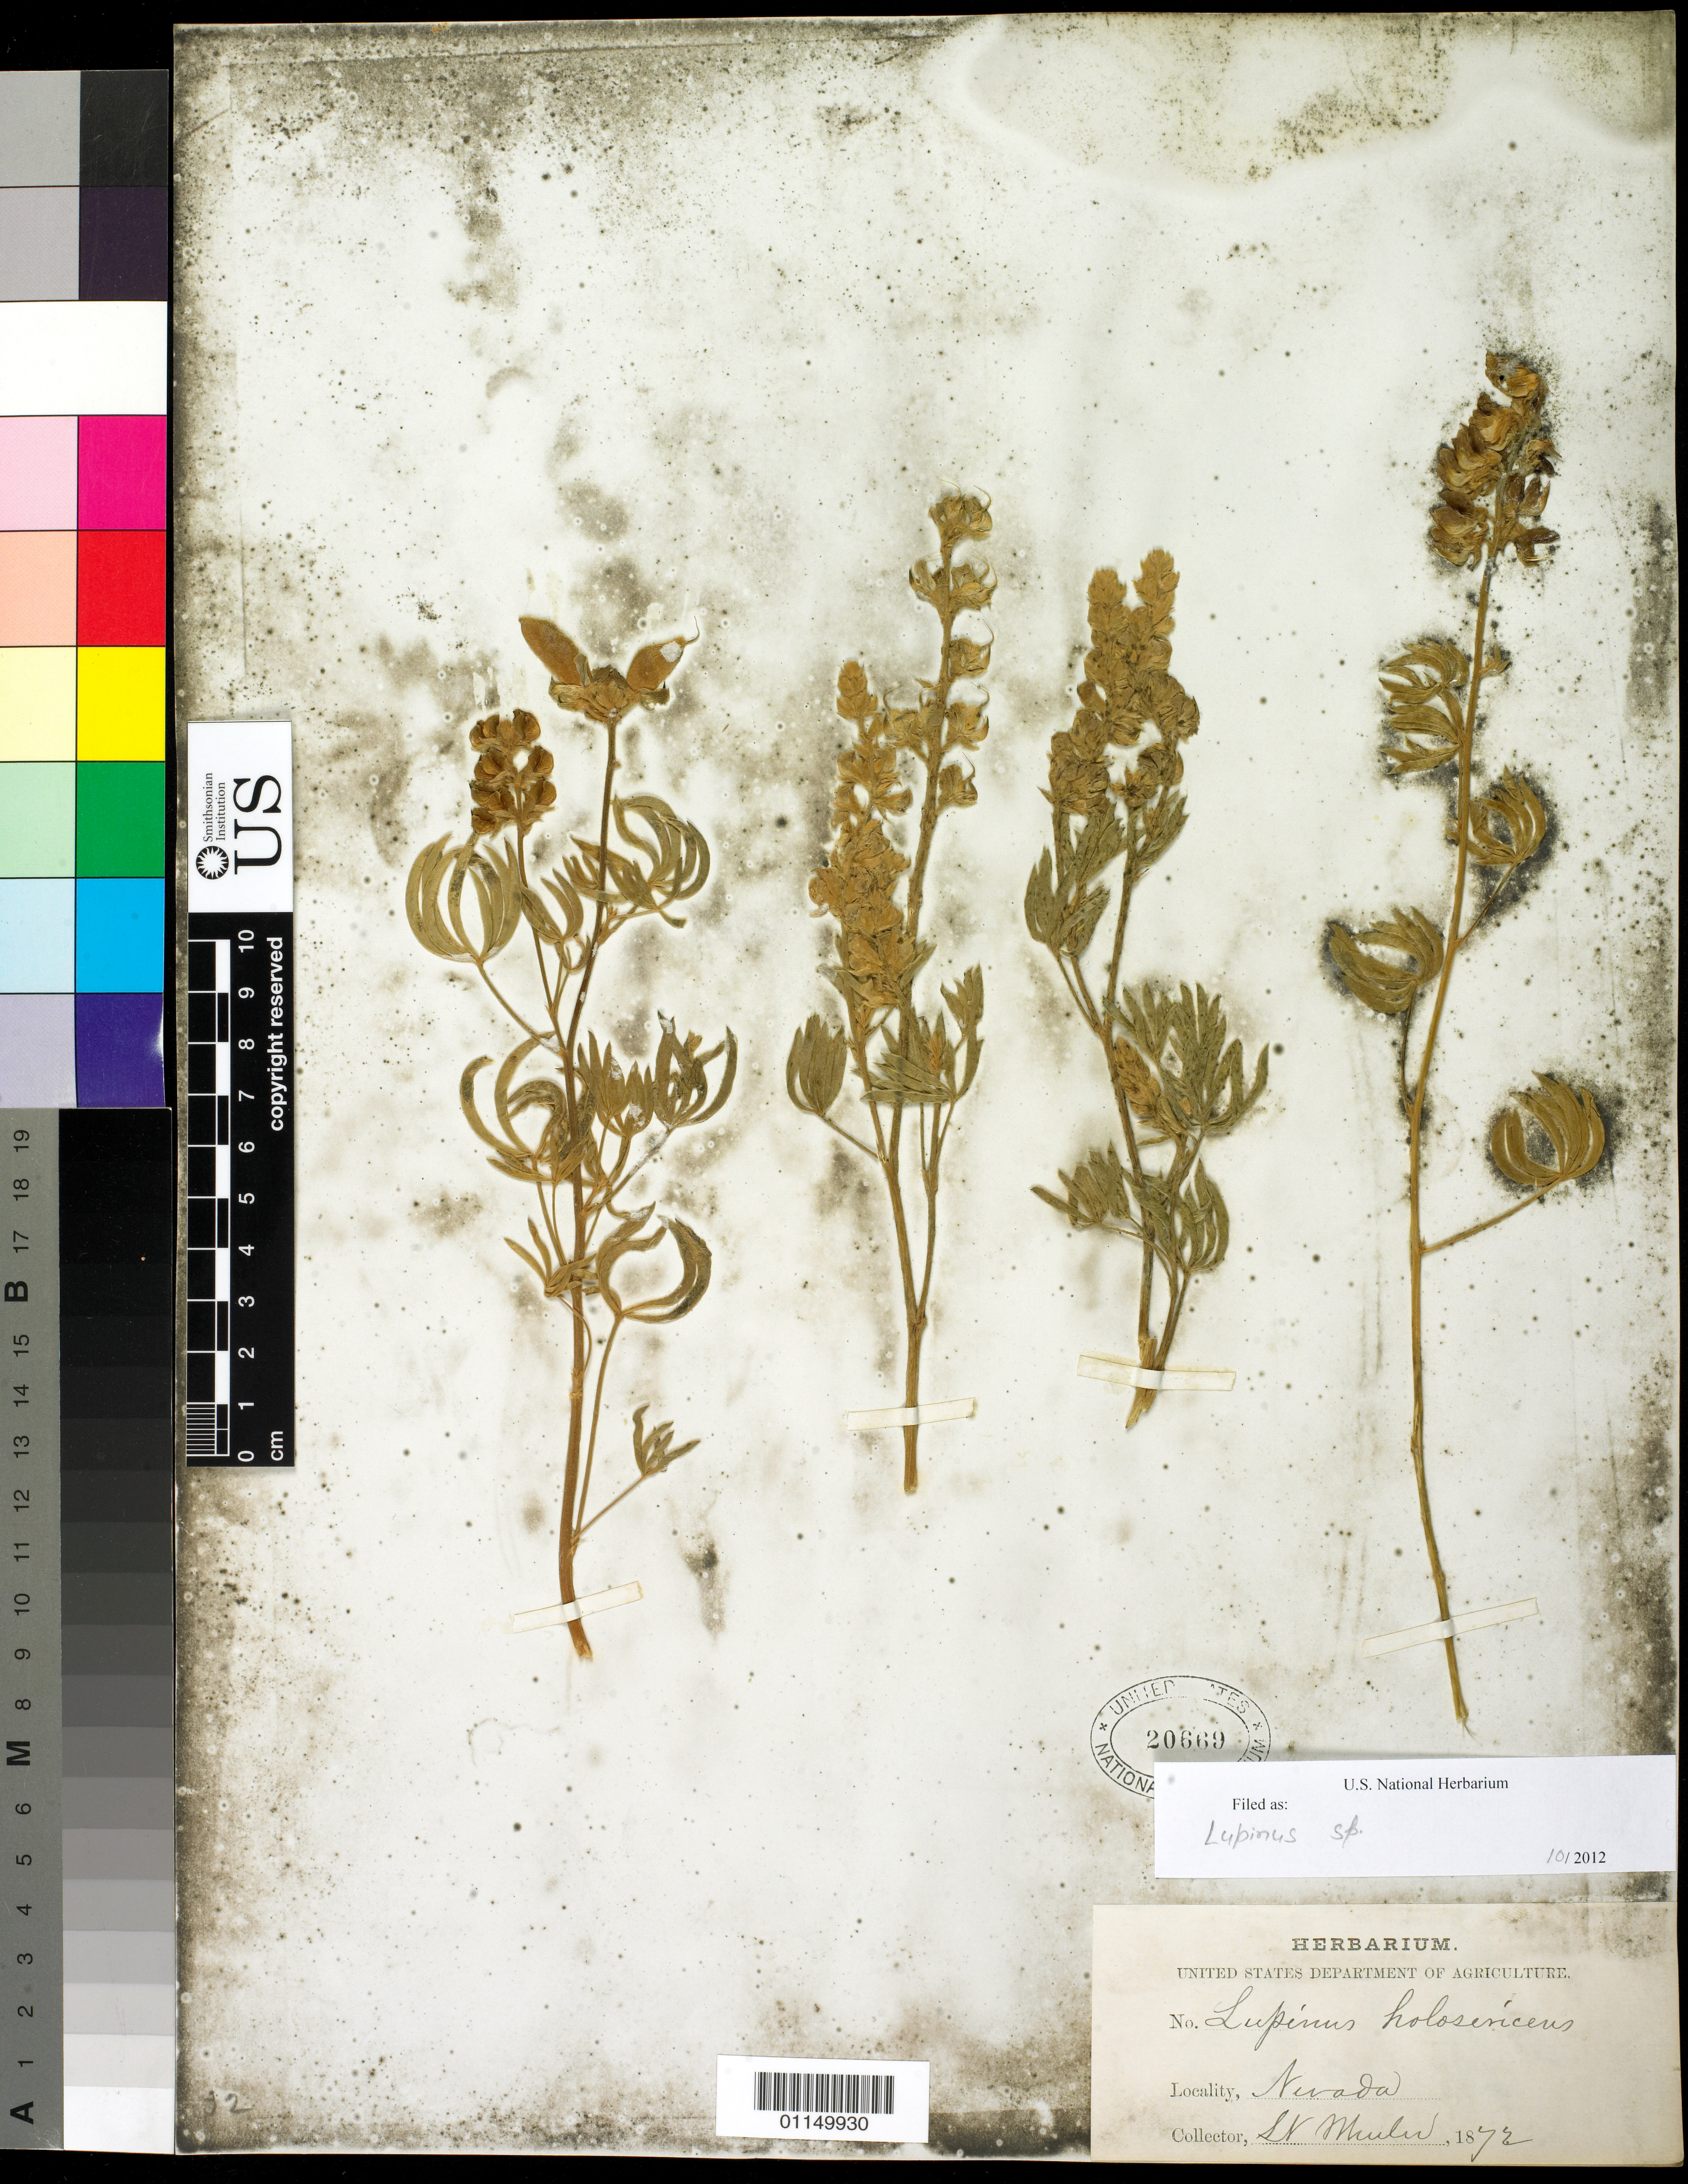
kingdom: Plantae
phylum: Tracheophyta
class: Magnoliopsida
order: Fabales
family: Fabaceae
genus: Lupinus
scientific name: Lupinus sp.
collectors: -- Wheeler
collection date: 1872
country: United States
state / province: Nevada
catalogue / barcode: US 20669